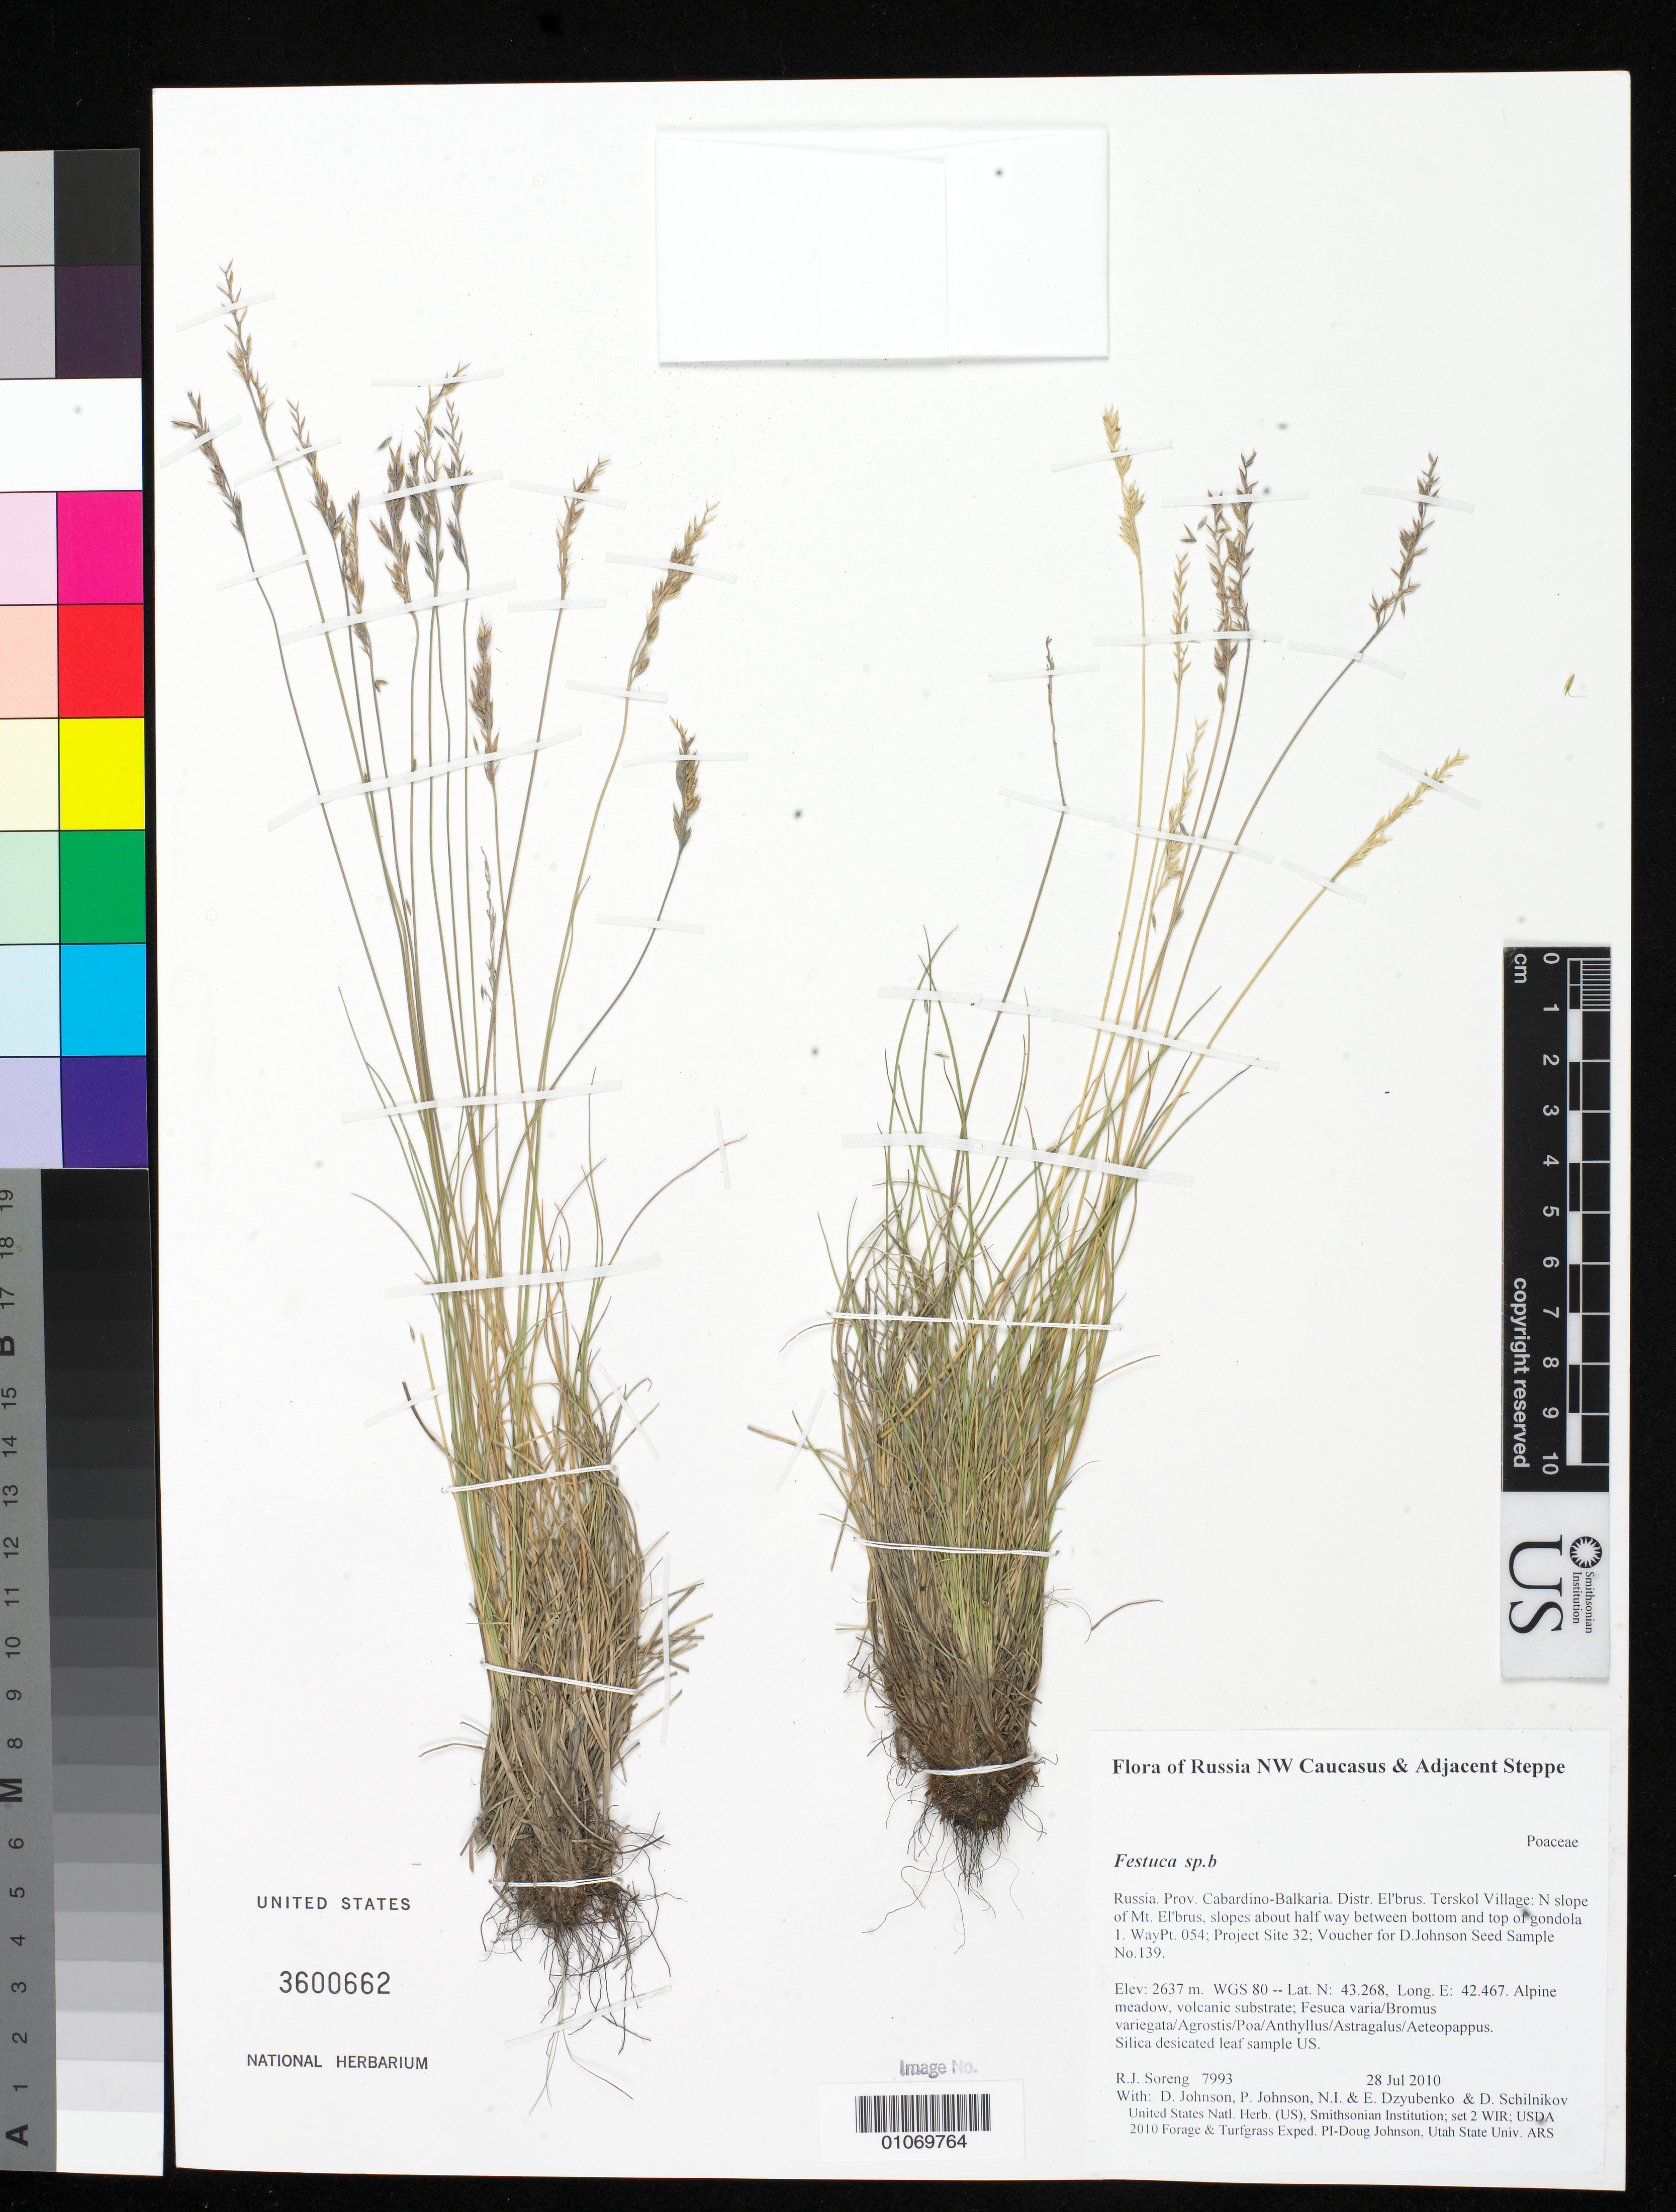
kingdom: Plantae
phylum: Tracheophyta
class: Liliopsida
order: Poales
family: Poaceae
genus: Festuca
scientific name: Festuca sp.b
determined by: Soreng, Robert J., Research Associate (BOT), Smithsonian Institution - National Museum of Natural History (UNITED STATES)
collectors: R. J. Soreng, D. Johnson, P. Johnson, N. Dzyubenko, E. Dzyubenko & D. Schilnikov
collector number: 7993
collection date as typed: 28 Jul 2010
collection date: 2010-07-28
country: Russian Federation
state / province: Kabardino-Balkar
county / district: El'brus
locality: Terskol Village: N slope of Mt. El'brus, slopes about half way between bottom and top of gondola 1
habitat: Alpine meadow, volcanic substrate; Fesuca varia/Bromus variegata/Agrostis/Poa/Anthyllus/Astragalus/Aeteopappus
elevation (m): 2637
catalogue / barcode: US 3600662